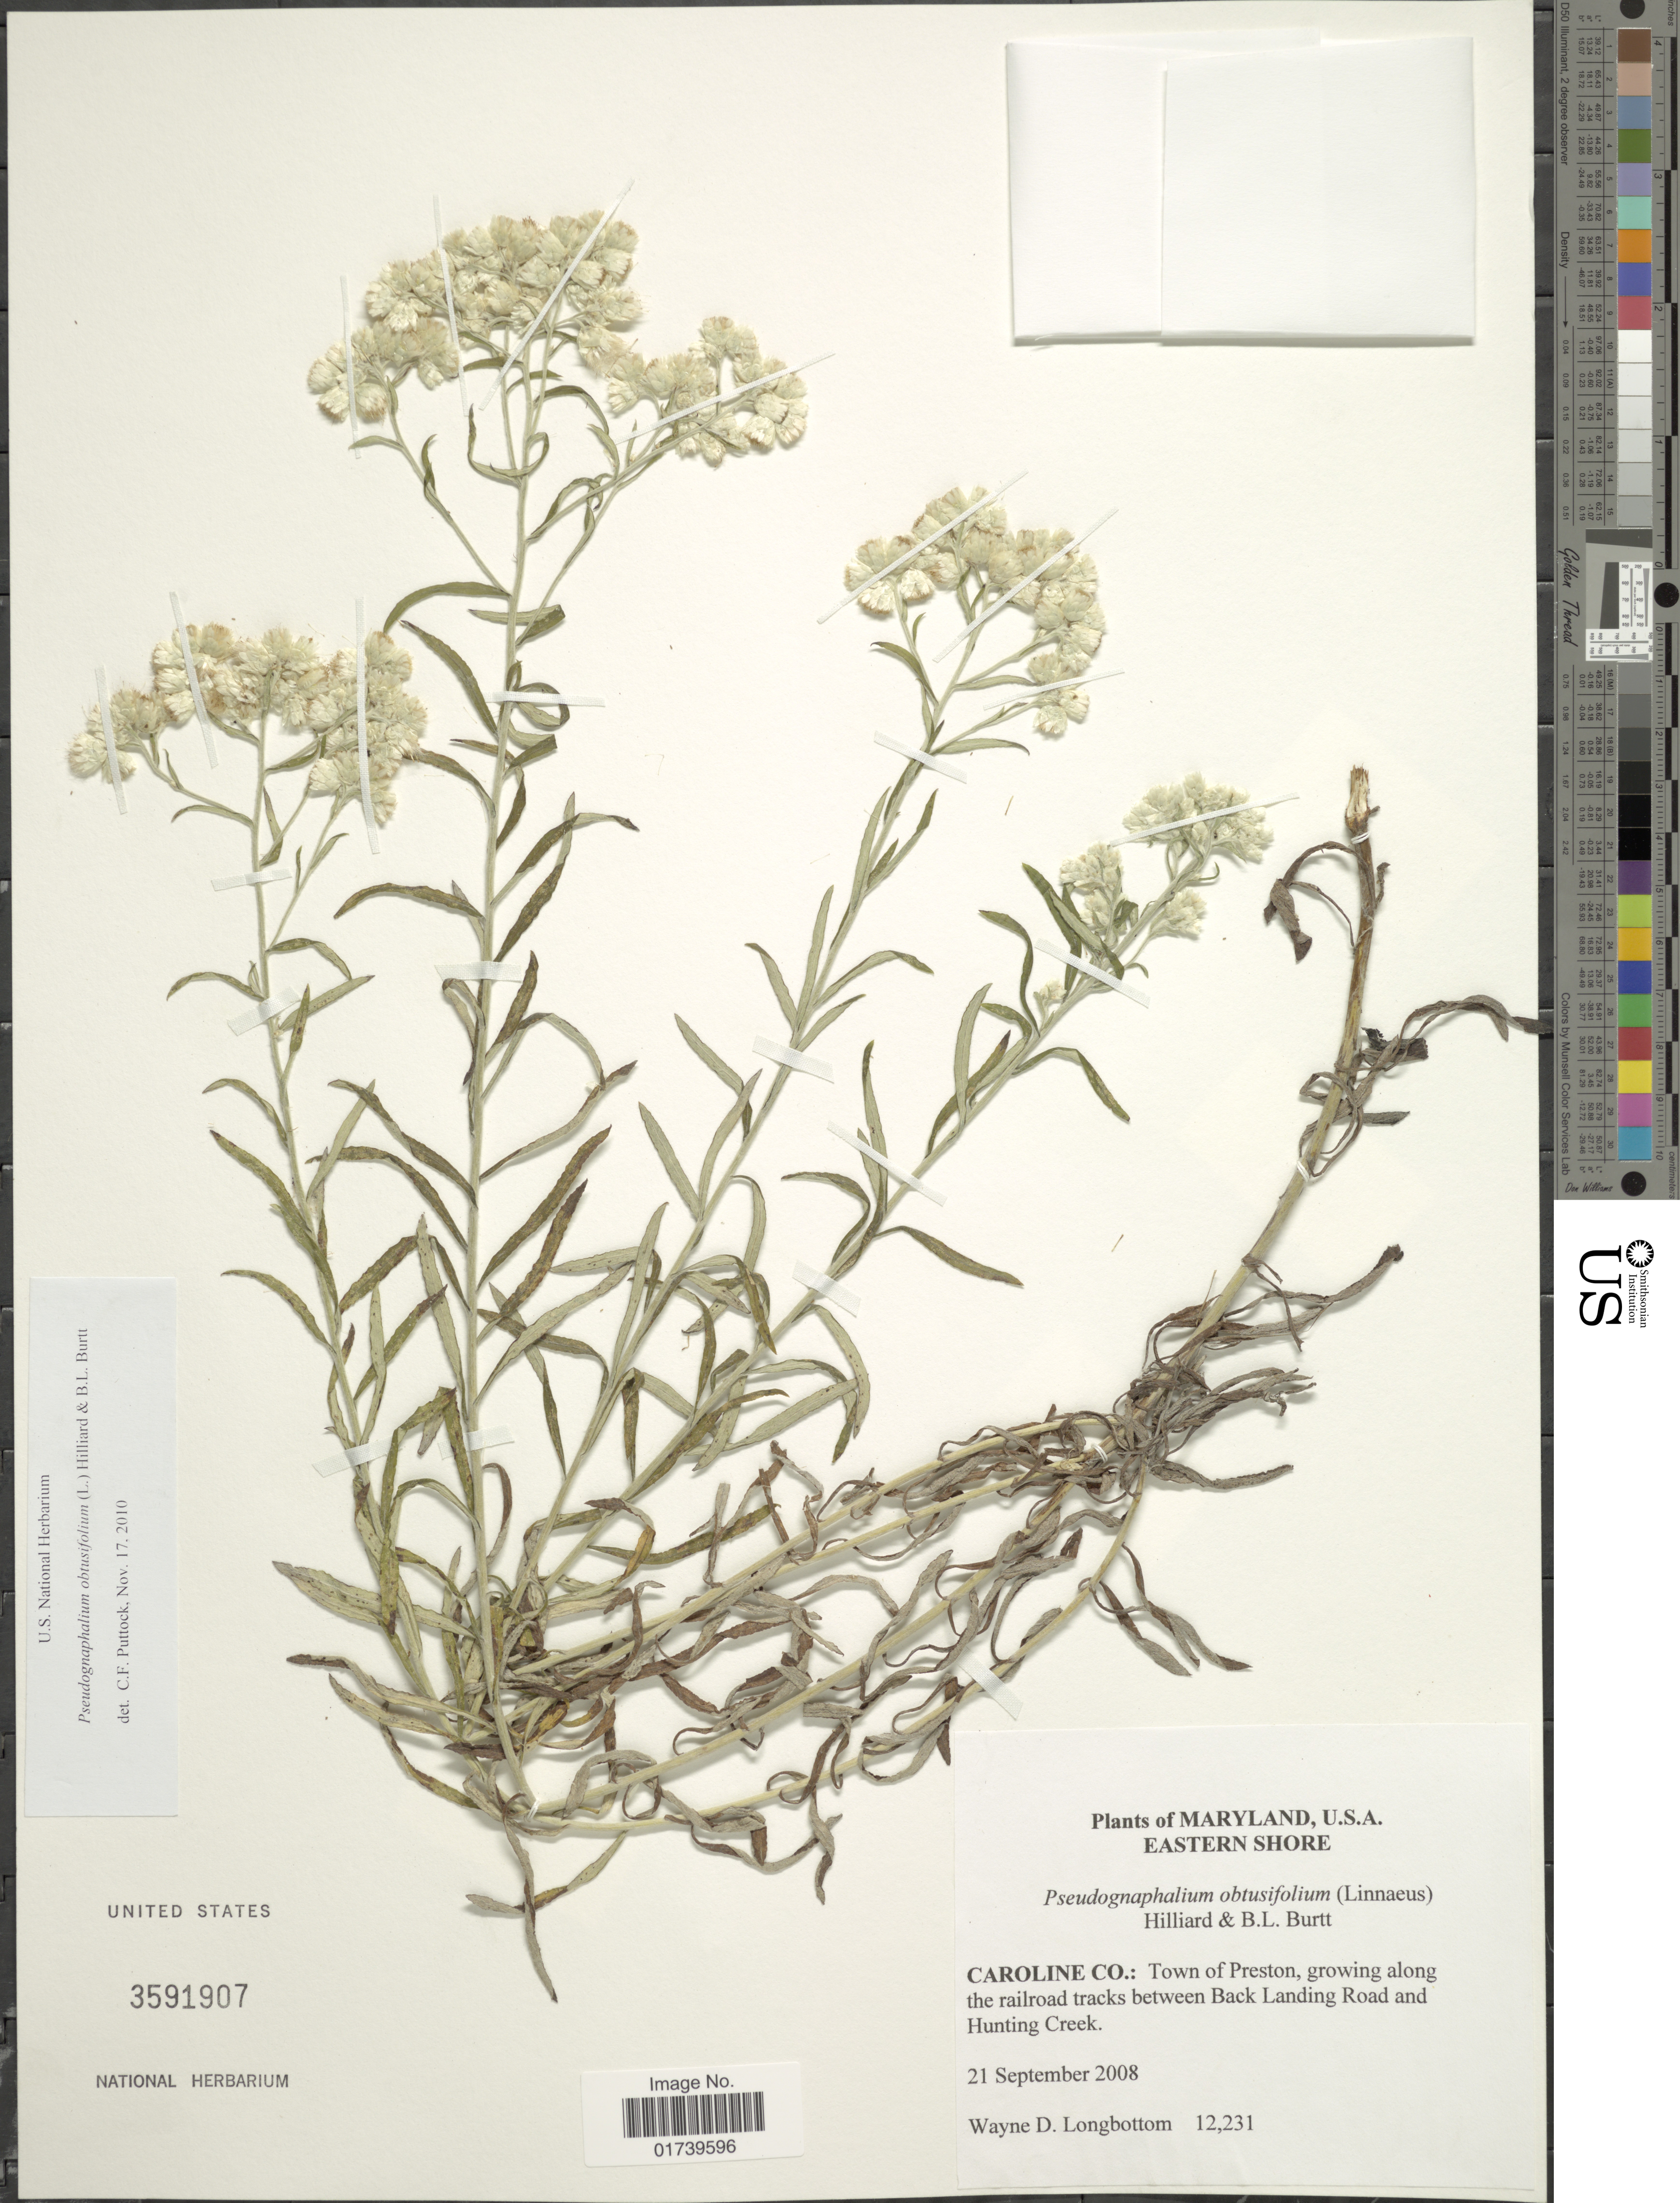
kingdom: Plantae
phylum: Tracheophyta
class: Magnoliopsida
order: Asterales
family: Asteraceae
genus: Pseudognaphalium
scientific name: Pseudognaphalium obtusifolium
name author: (L.) Hilliard & B.L. Burtt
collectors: W. D. Longbottom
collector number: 12231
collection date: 2008-09-21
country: United States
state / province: Maryland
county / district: Caroline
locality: Eastern Shore, Caroline Co.: Town of Preston, along the railroad tracks between Back Landing Road and Hunting Creek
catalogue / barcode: US 3591907